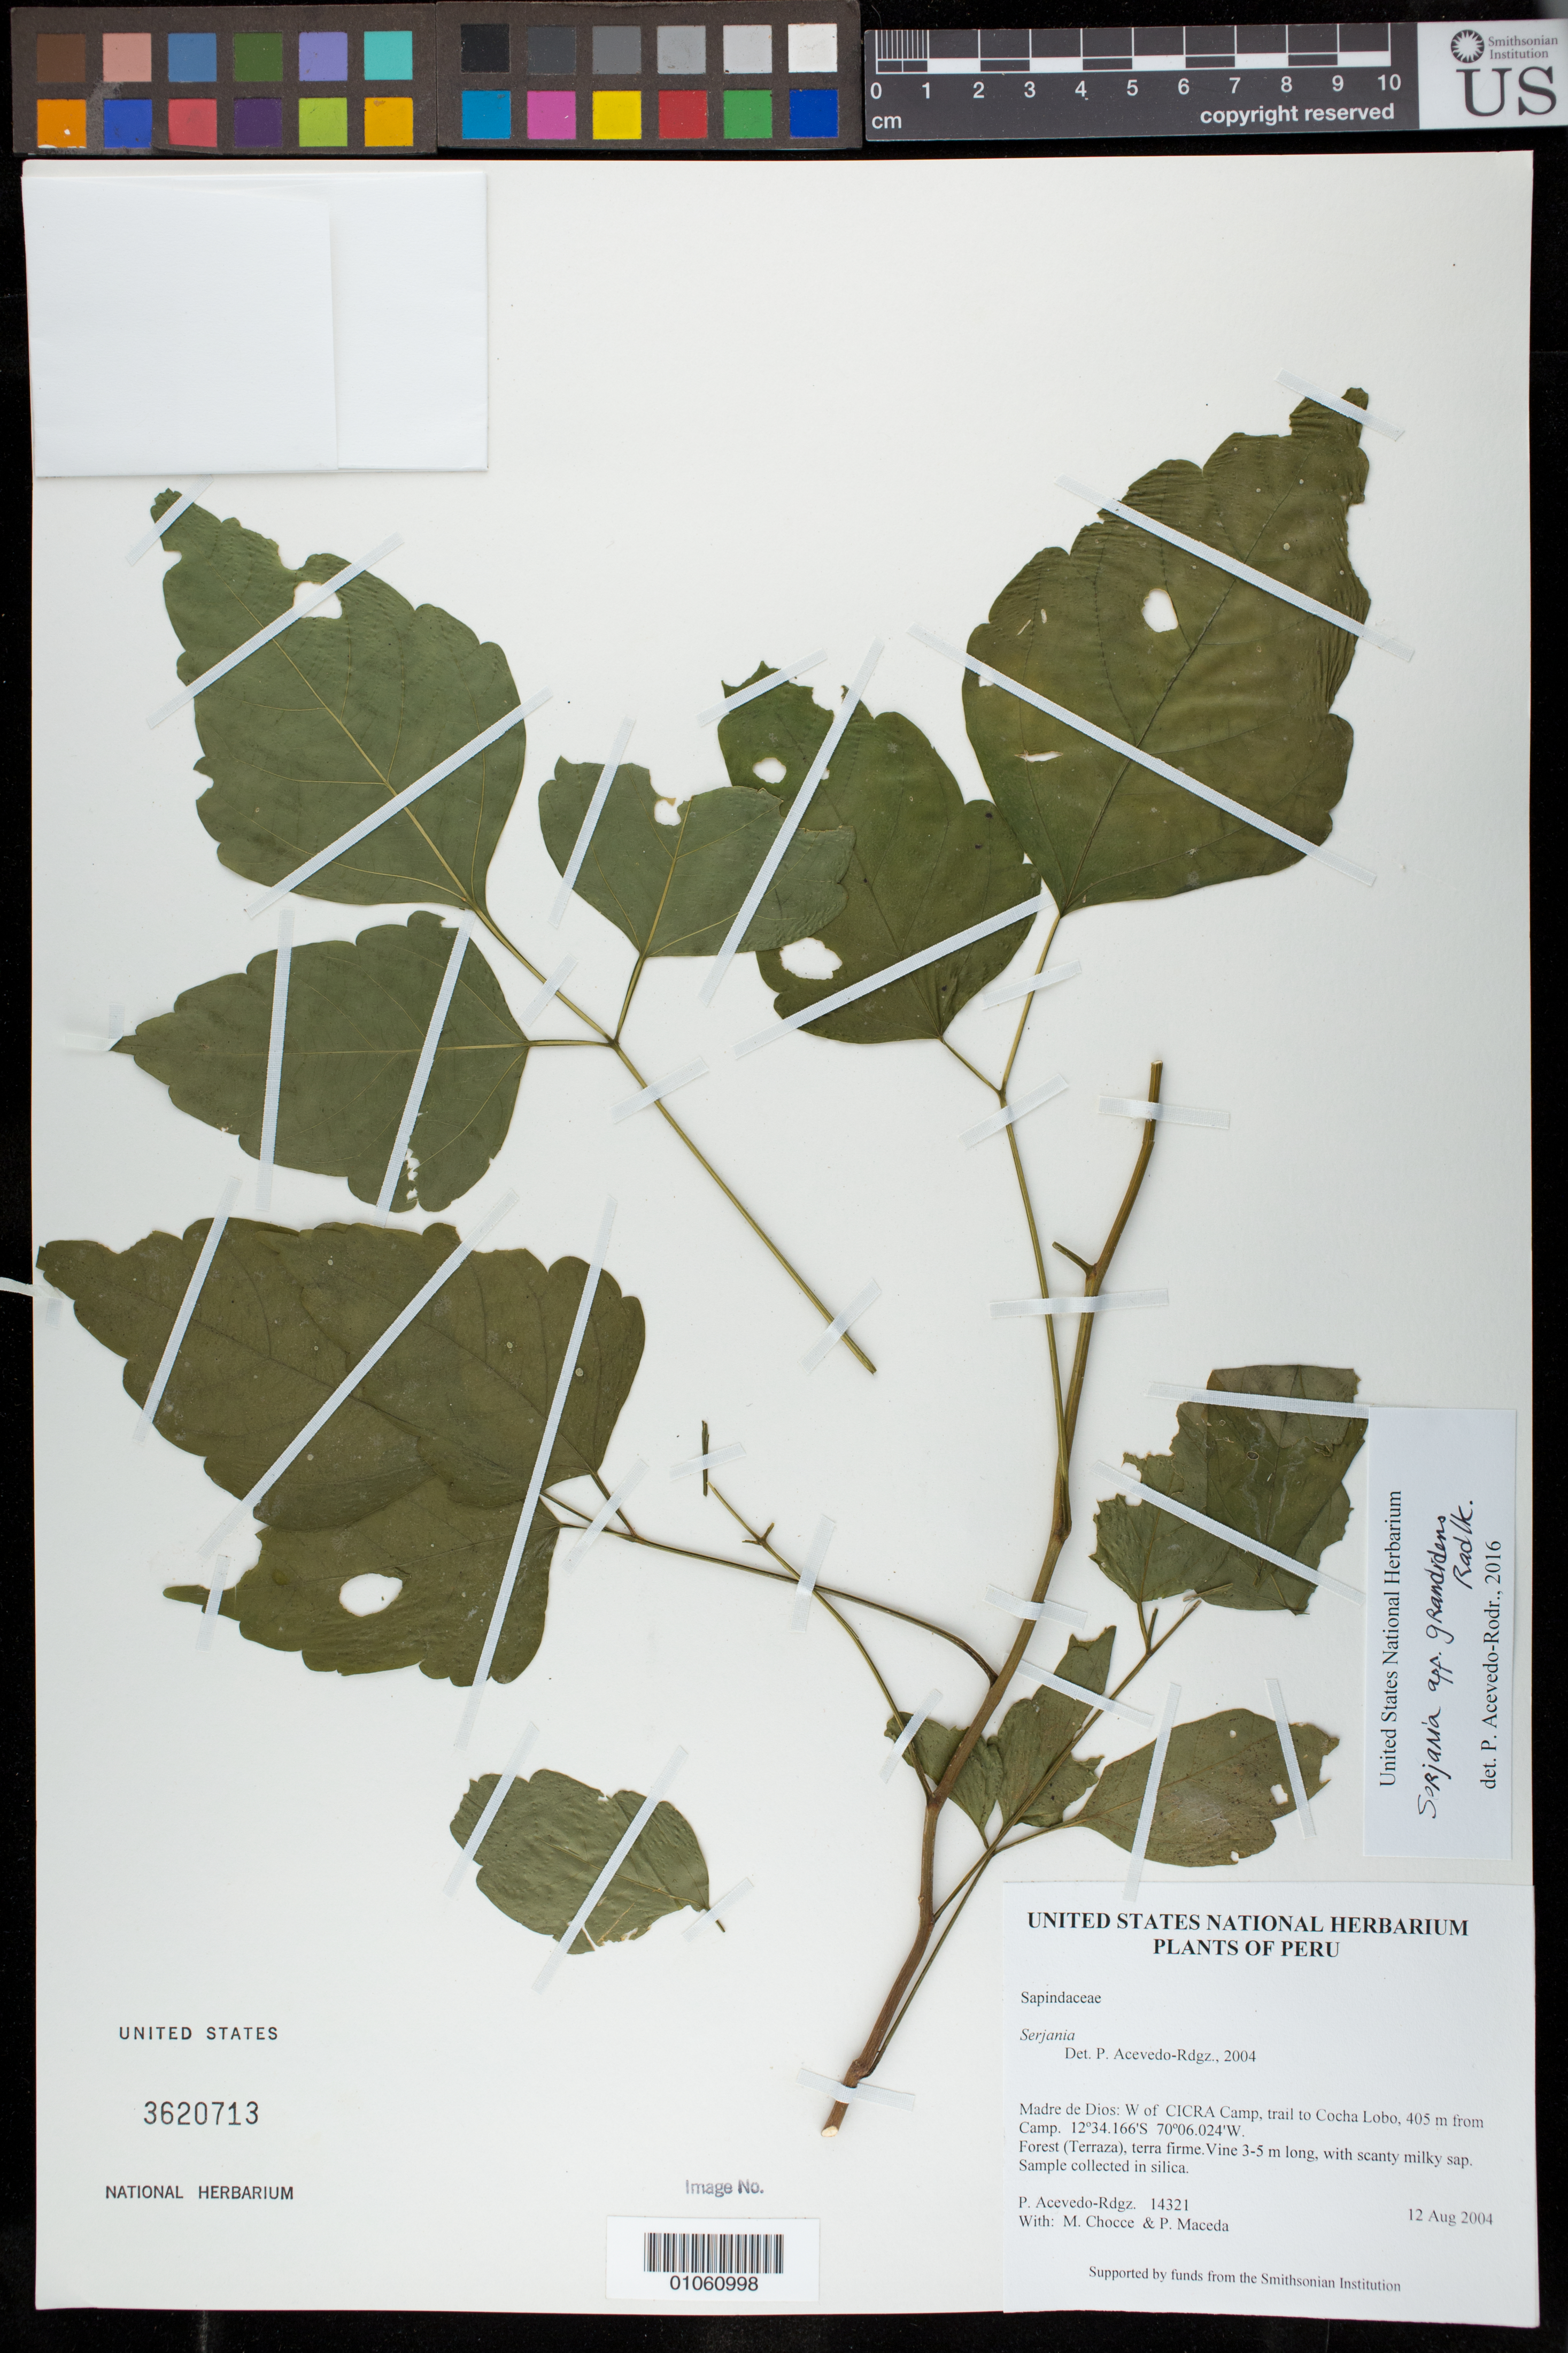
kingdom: Plantae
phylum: Tracheophyta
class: Magnoliopsida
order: Sapindales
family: Sapindaceae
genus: Serjania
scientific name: Serjania grandidens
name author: Radlk.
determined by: Acevedo-Rodríguez, P., (BOT), Smithsonian Institution - National Museum of Natural History (UNITED STATES)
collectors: P. Acevedo-Rodr., M. Chocce & P. Maceda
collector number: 14321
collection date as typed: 12 Aug 2004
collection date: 2004-08-12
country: Peru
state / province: Madre de Dios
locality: Madre de Dios: W of CICRA Camp, trail to Cocha Lobo, 405 m from Camp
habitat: Forest (Terraza), terra firme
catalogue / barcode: US 3620713